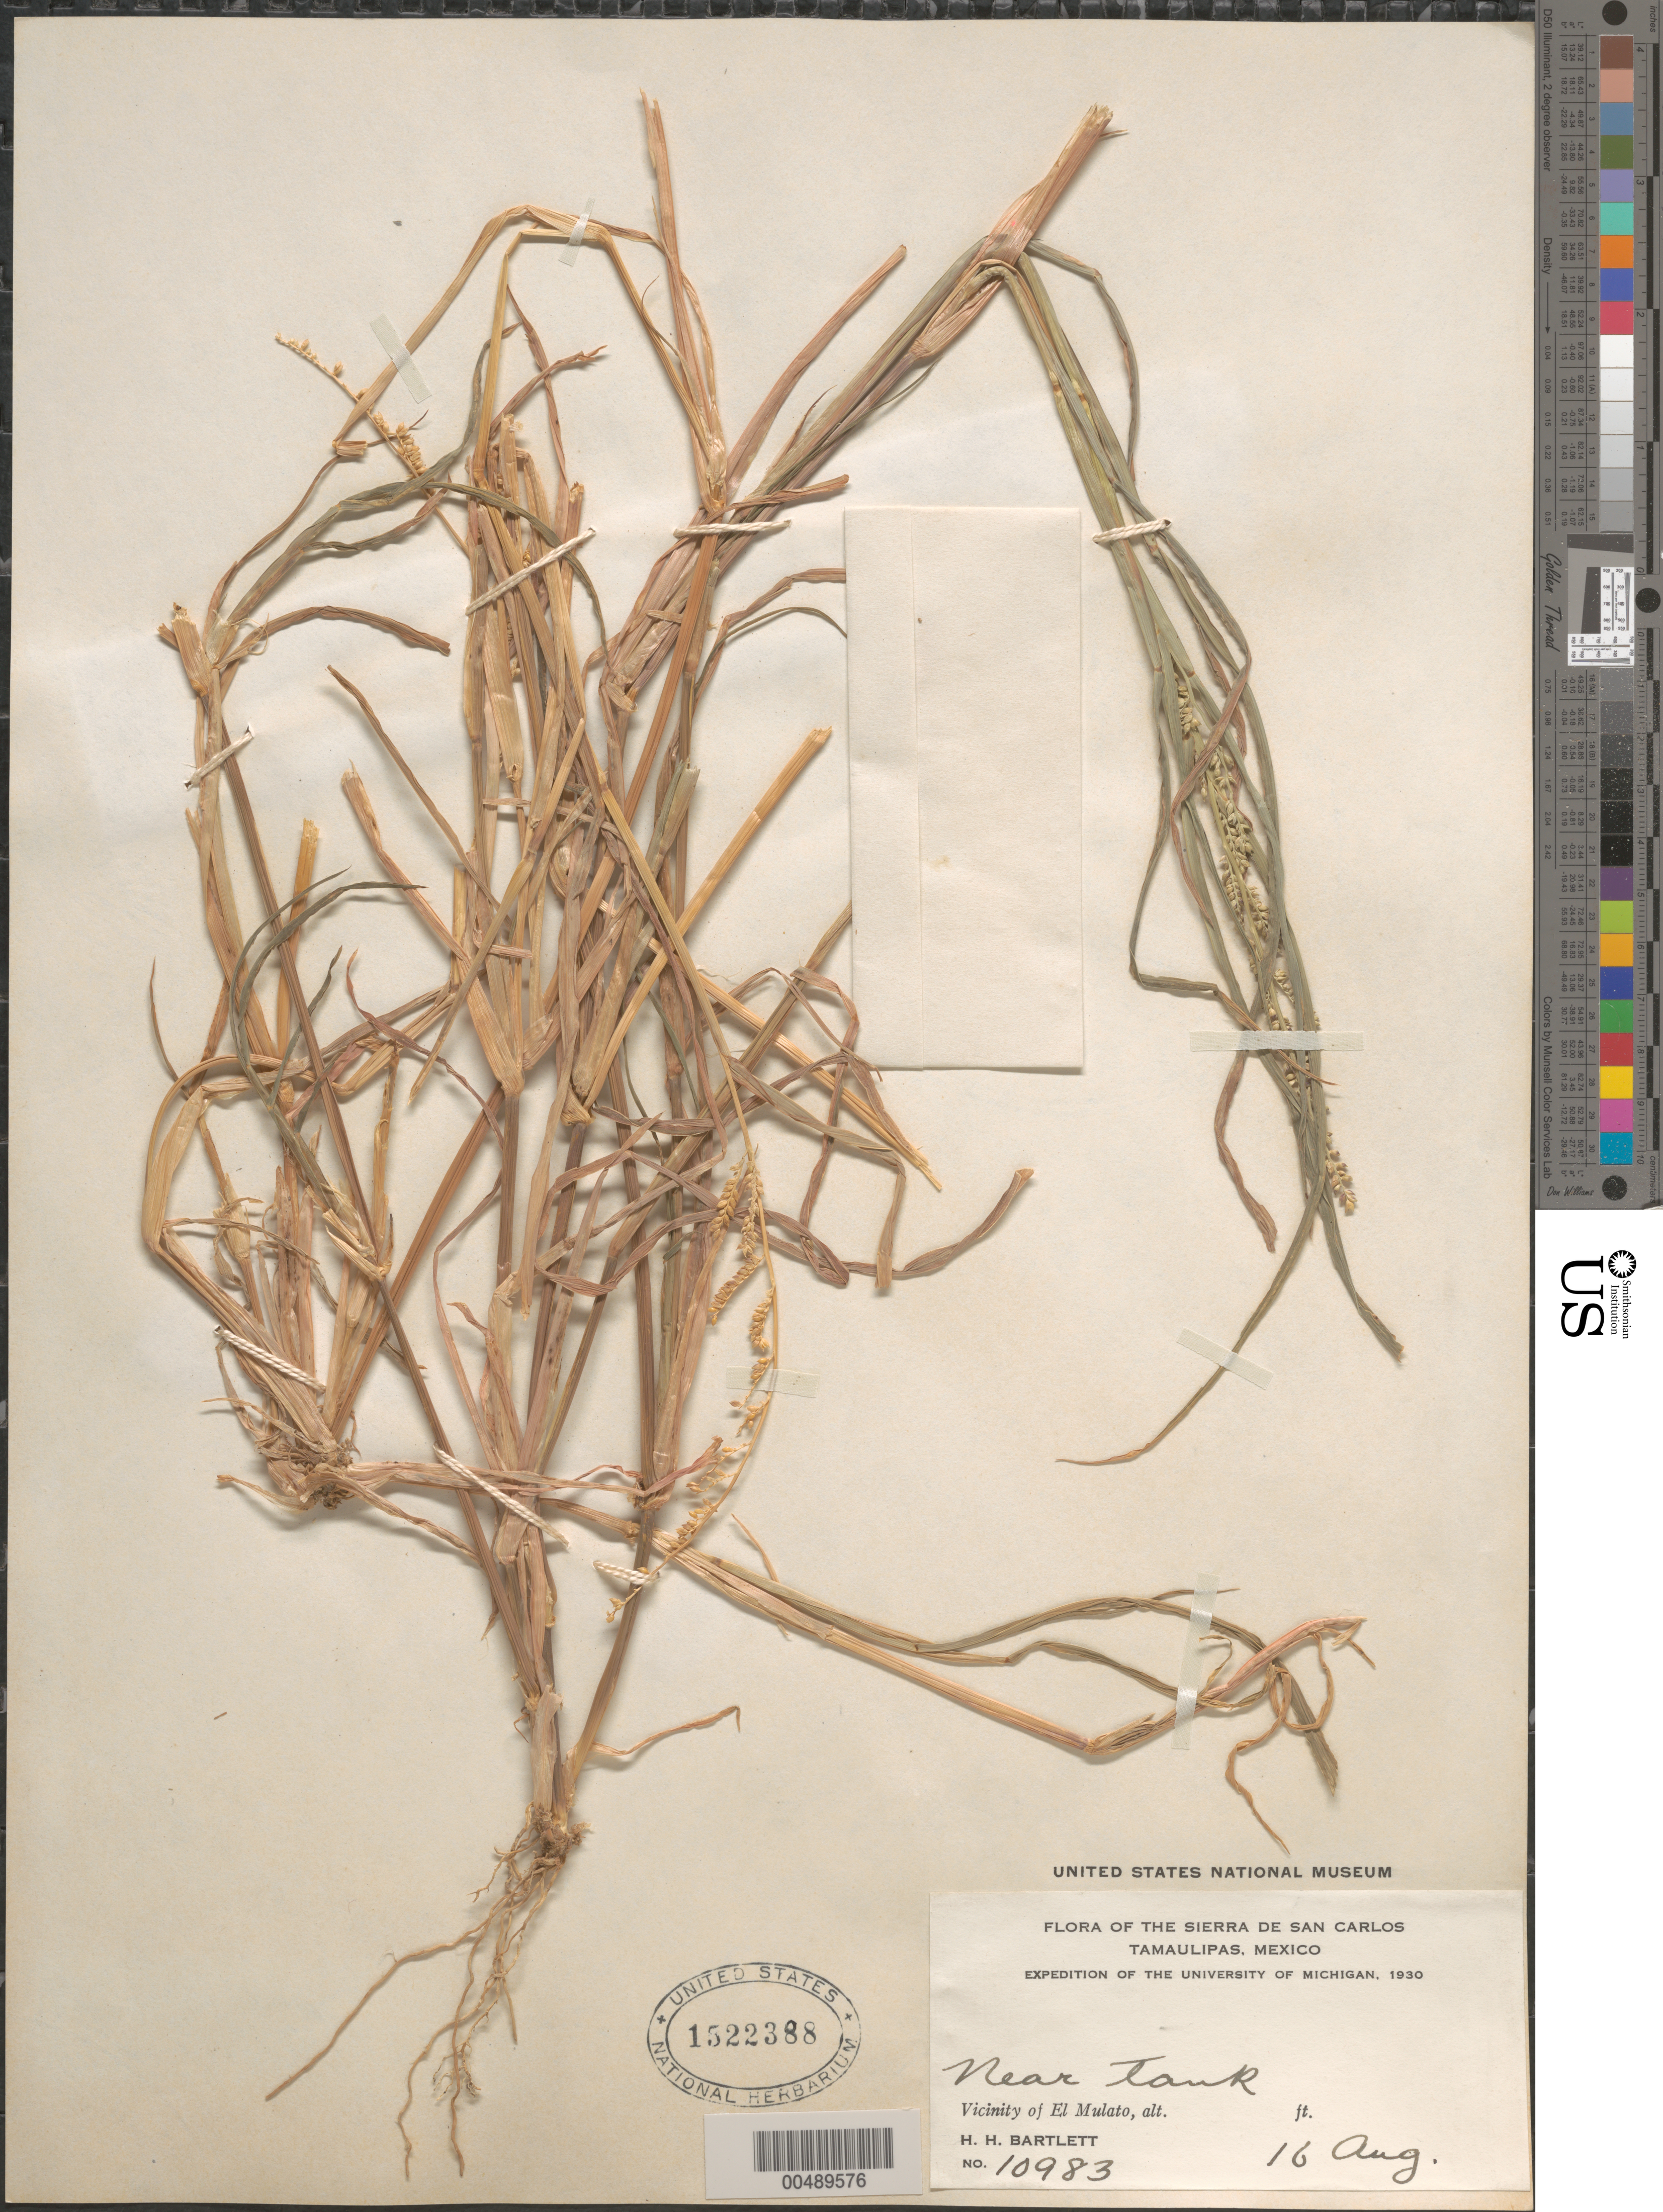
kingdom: Plantae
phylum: Tracheophyta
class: Liliopsida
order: Poales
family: Poaceae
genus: Echinochloa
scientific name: Echinochloa colona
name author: (L.) Link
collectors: H. H. Bartlett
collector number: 10983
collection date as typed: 16 Aug 1930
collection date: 1930-08-16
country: Mexico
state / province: Tamaulipas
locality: Sierra de San Carlos, vicinity of El Mulato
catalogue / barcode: US 1522388